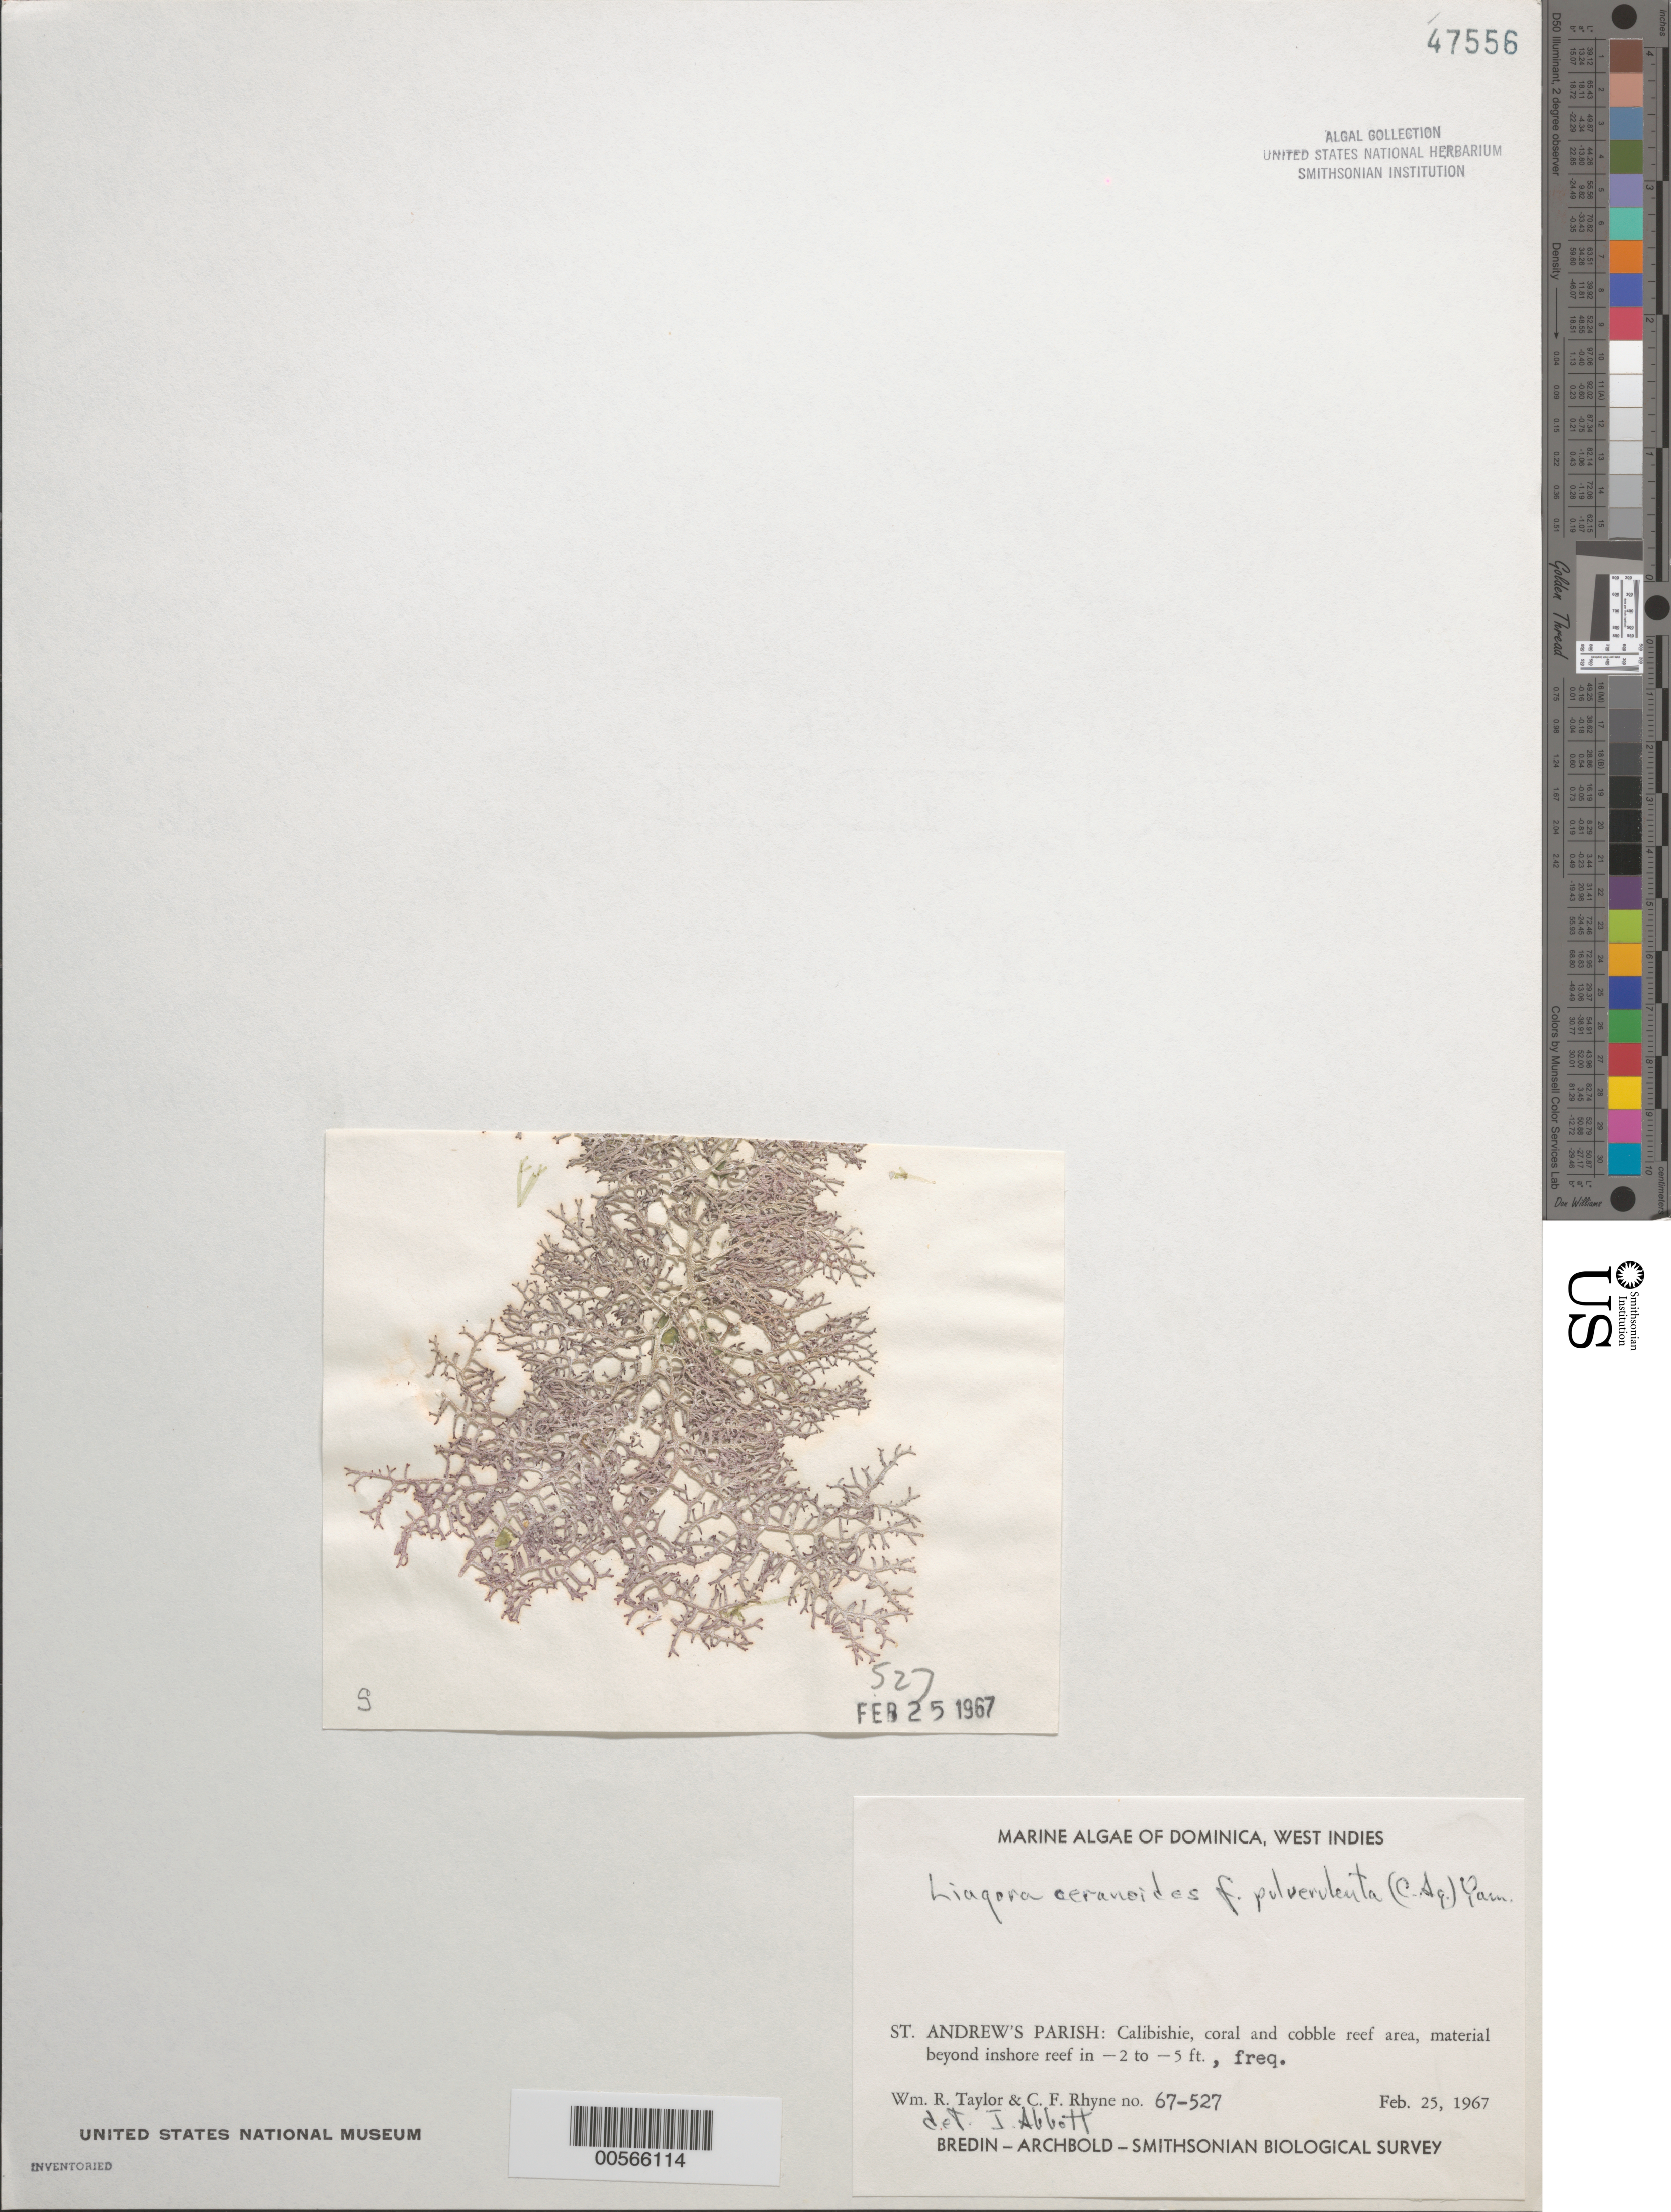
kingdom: Plantae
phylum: Rhodophyta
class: Florideophyceae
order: Nemaliales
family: Liagoraceae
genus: Liagora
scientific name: Liagora ceranoides f. pulveruenta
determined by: Abbott, Isabella A.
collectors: W. R. Taylor & C. Rhyne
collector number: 67-527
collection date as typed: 25 Feb 1967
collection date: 1967-02-25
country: Dominica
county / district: St. Andrew's Parish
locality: Calibishie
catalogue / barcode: US 47556